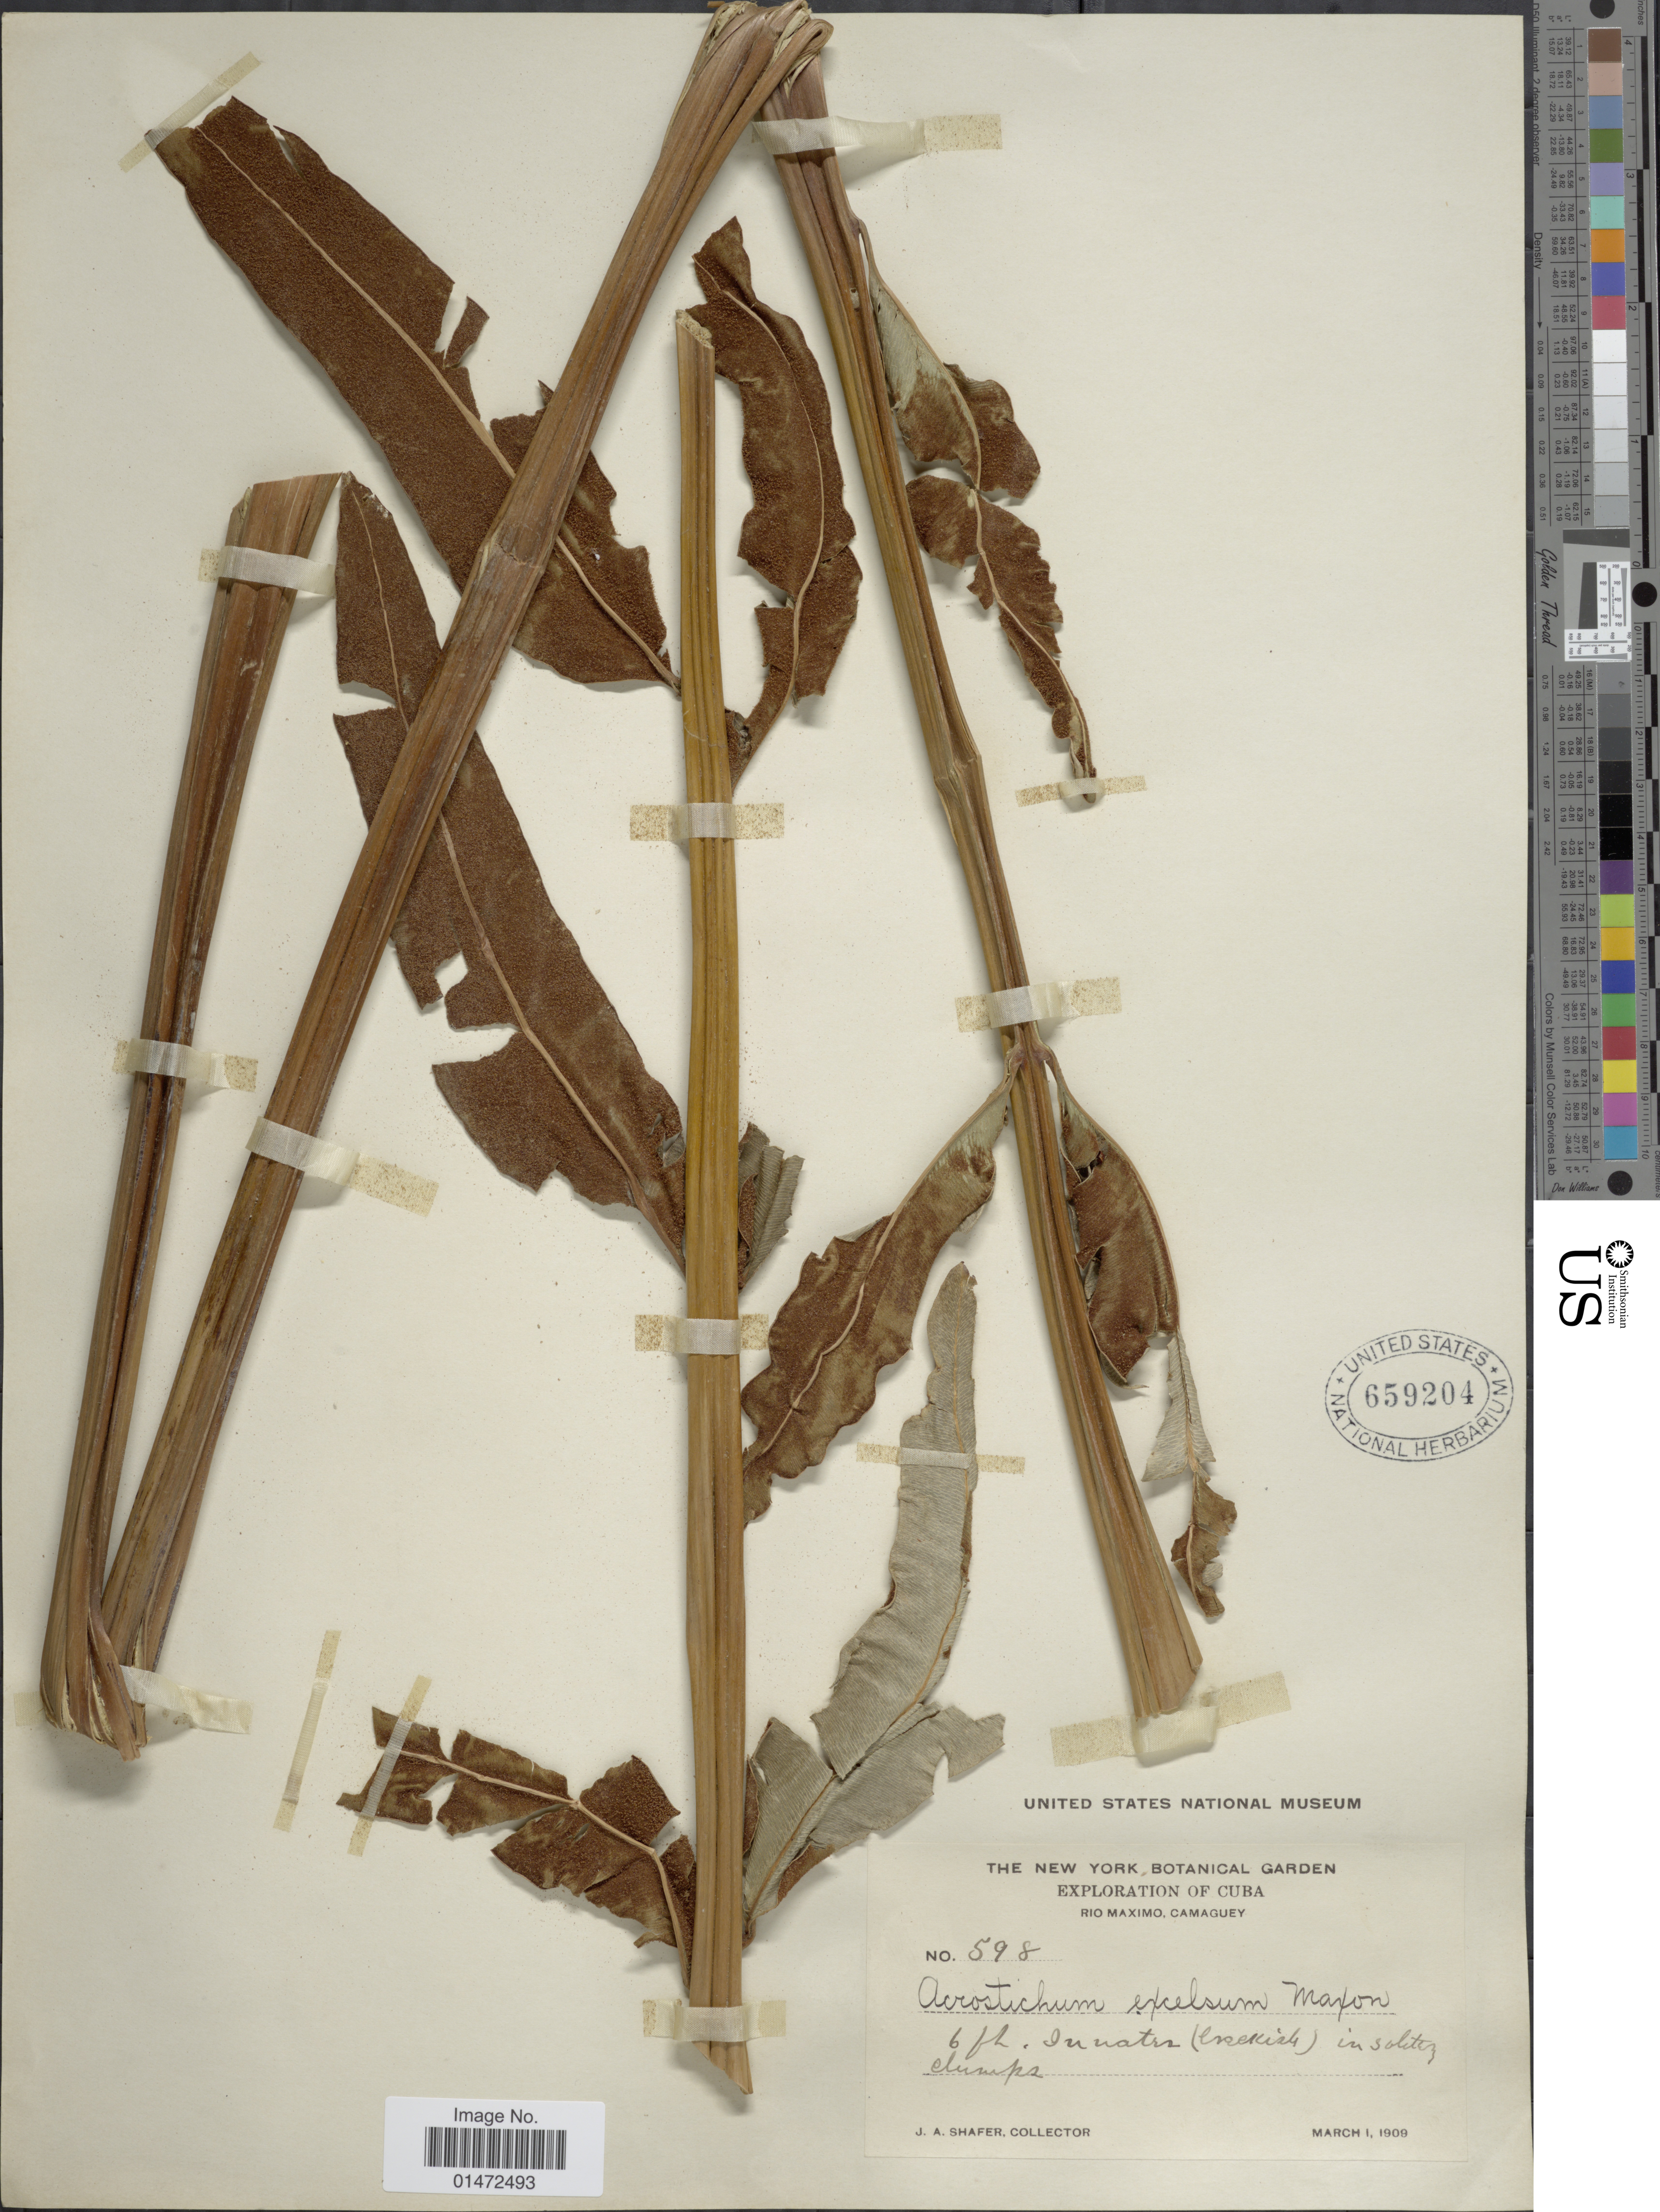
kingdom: Plantae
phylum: Tracheophyta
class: Polypodiopsida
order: Polypodiales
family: Pteridaceae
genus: Acrostichum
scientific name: Acrostichum danaeifolium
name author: Langsd. & Fisch.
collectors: J. A. Shafer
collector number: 598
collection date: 1909-03-01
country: Cuba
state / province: Camagüey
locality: Rio Maximo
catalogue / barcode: US 659204